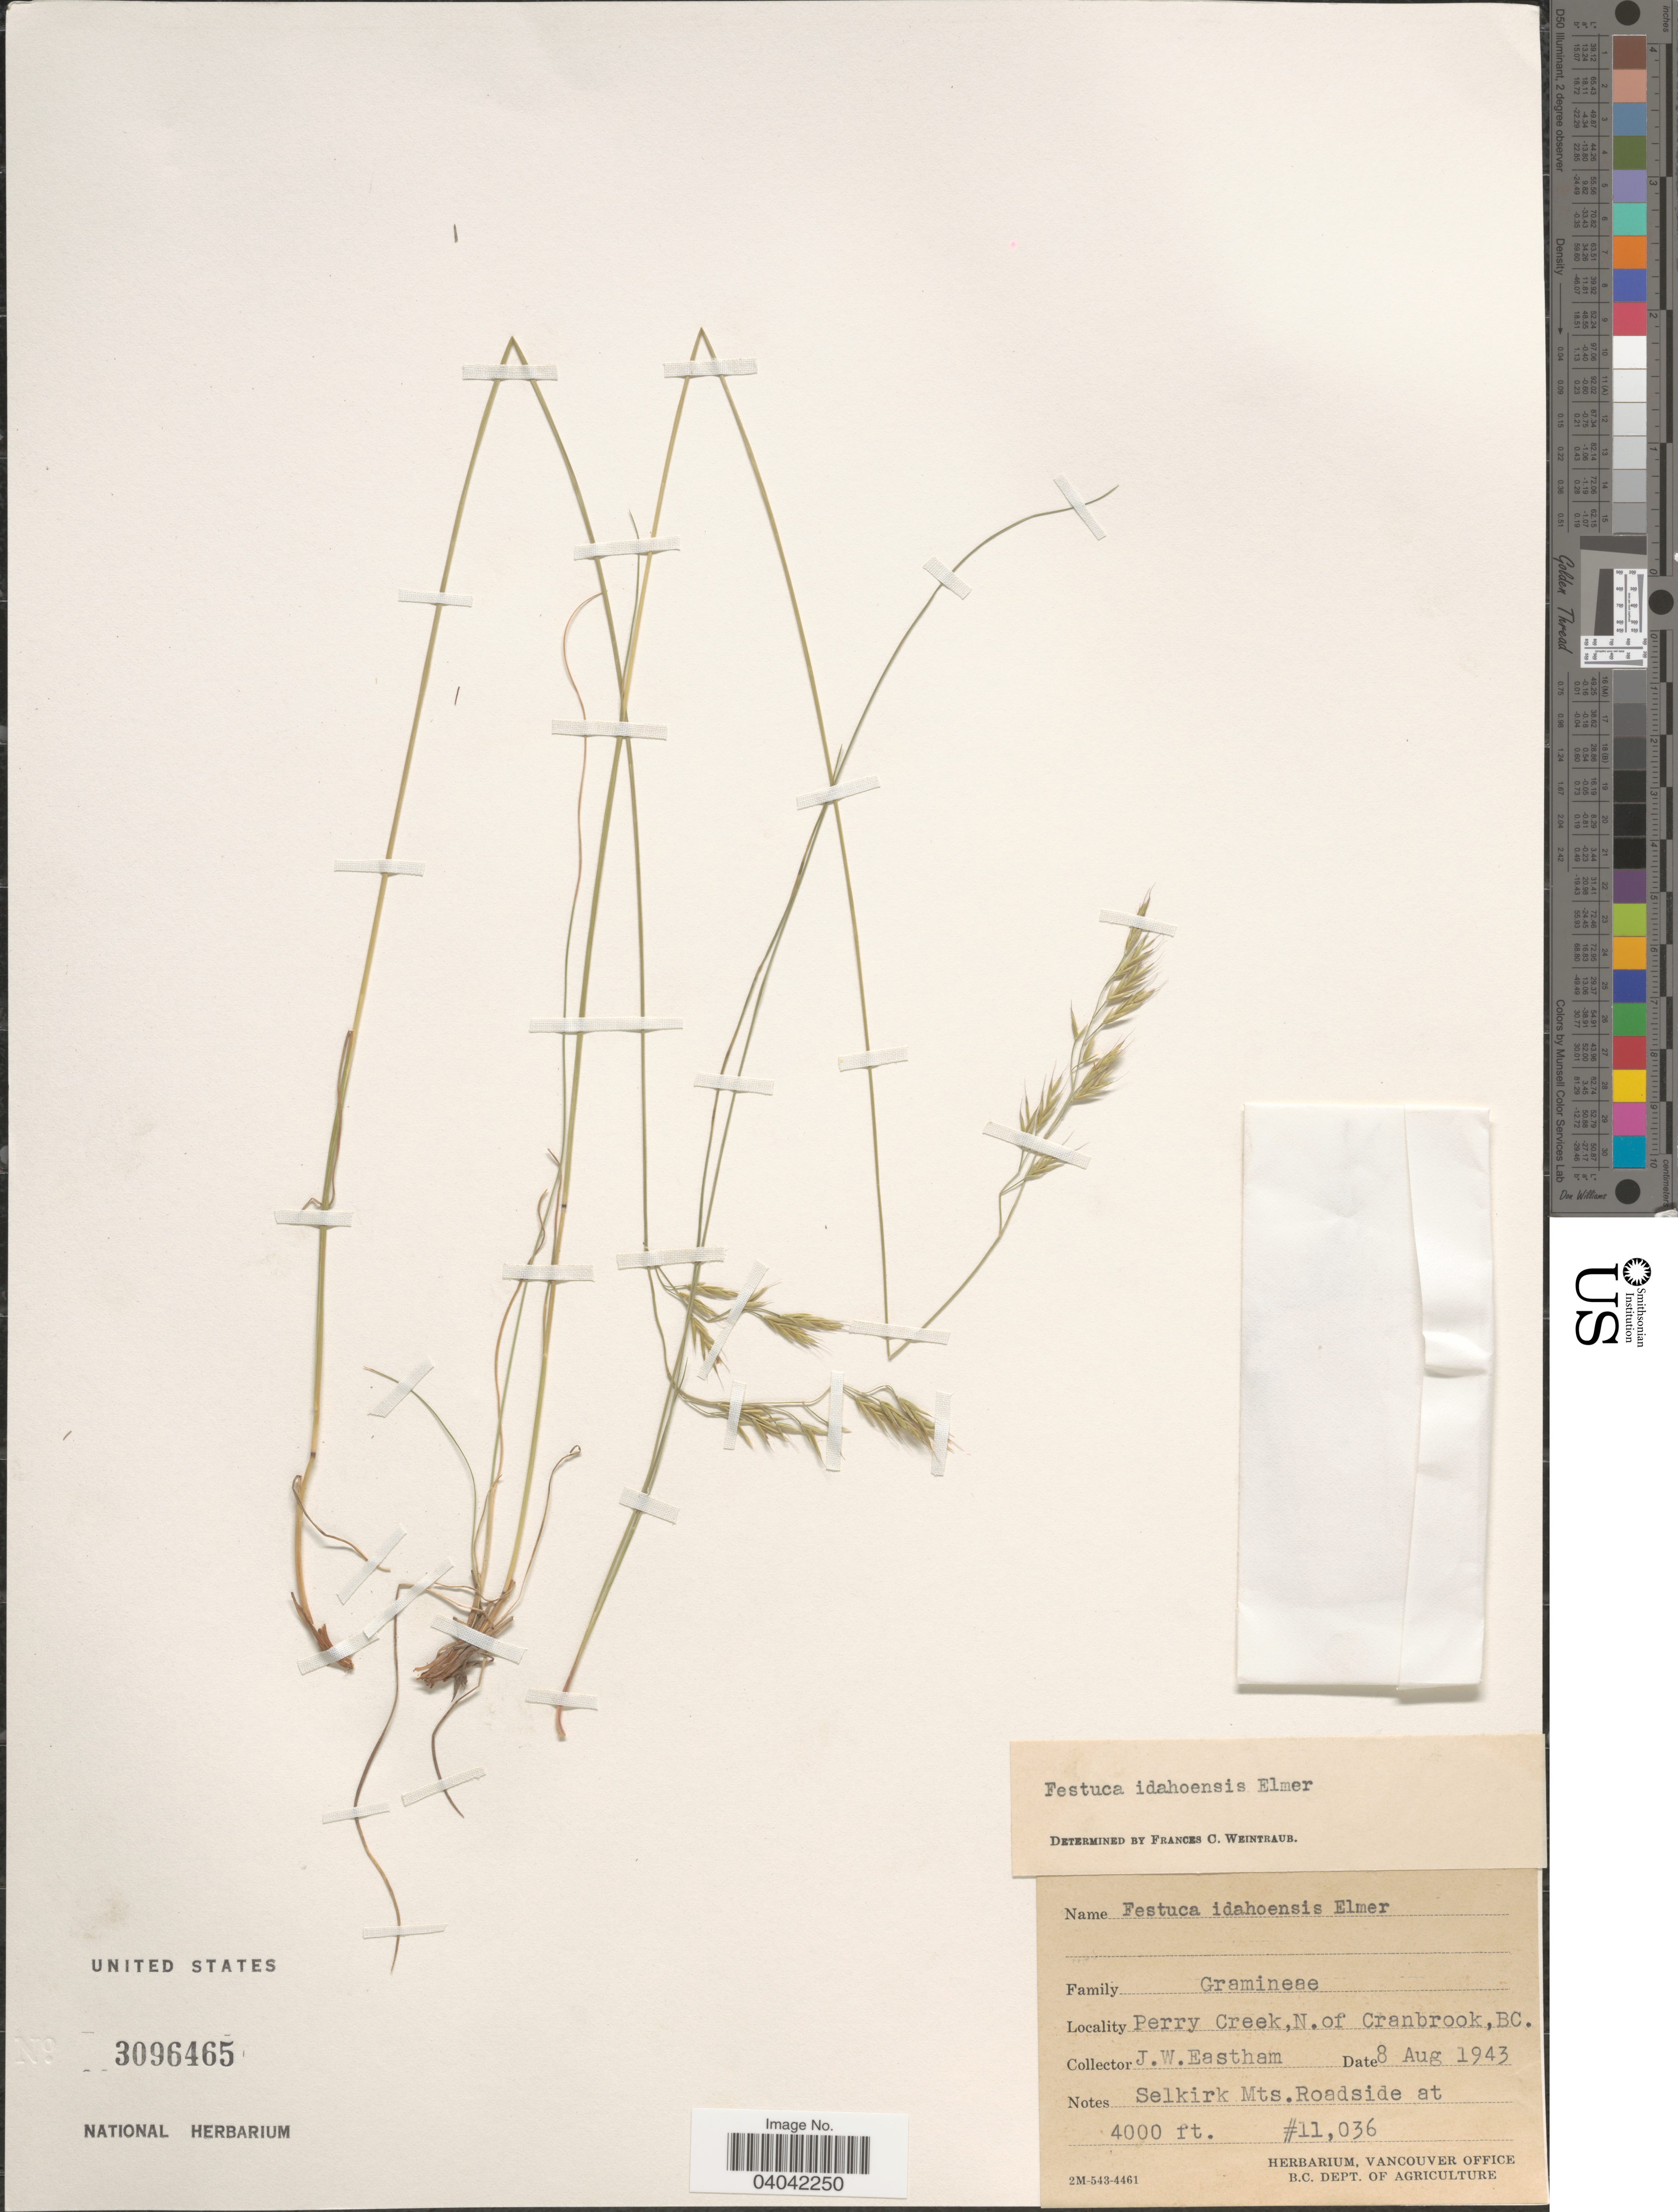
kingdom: Plantae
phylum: Tracheophyta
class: Liliopsida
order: Poales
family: Poaceae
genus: Festuca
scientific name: Festuca idahoensis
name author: Elmer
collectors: J. Eastham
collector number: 11036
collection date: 1943-08-08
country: Canada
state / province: British Columbia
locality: Perry Creek, N. of Cranbrook. Selkirk Mts. Roadside at.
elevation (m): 1219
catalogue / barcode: US 3096465